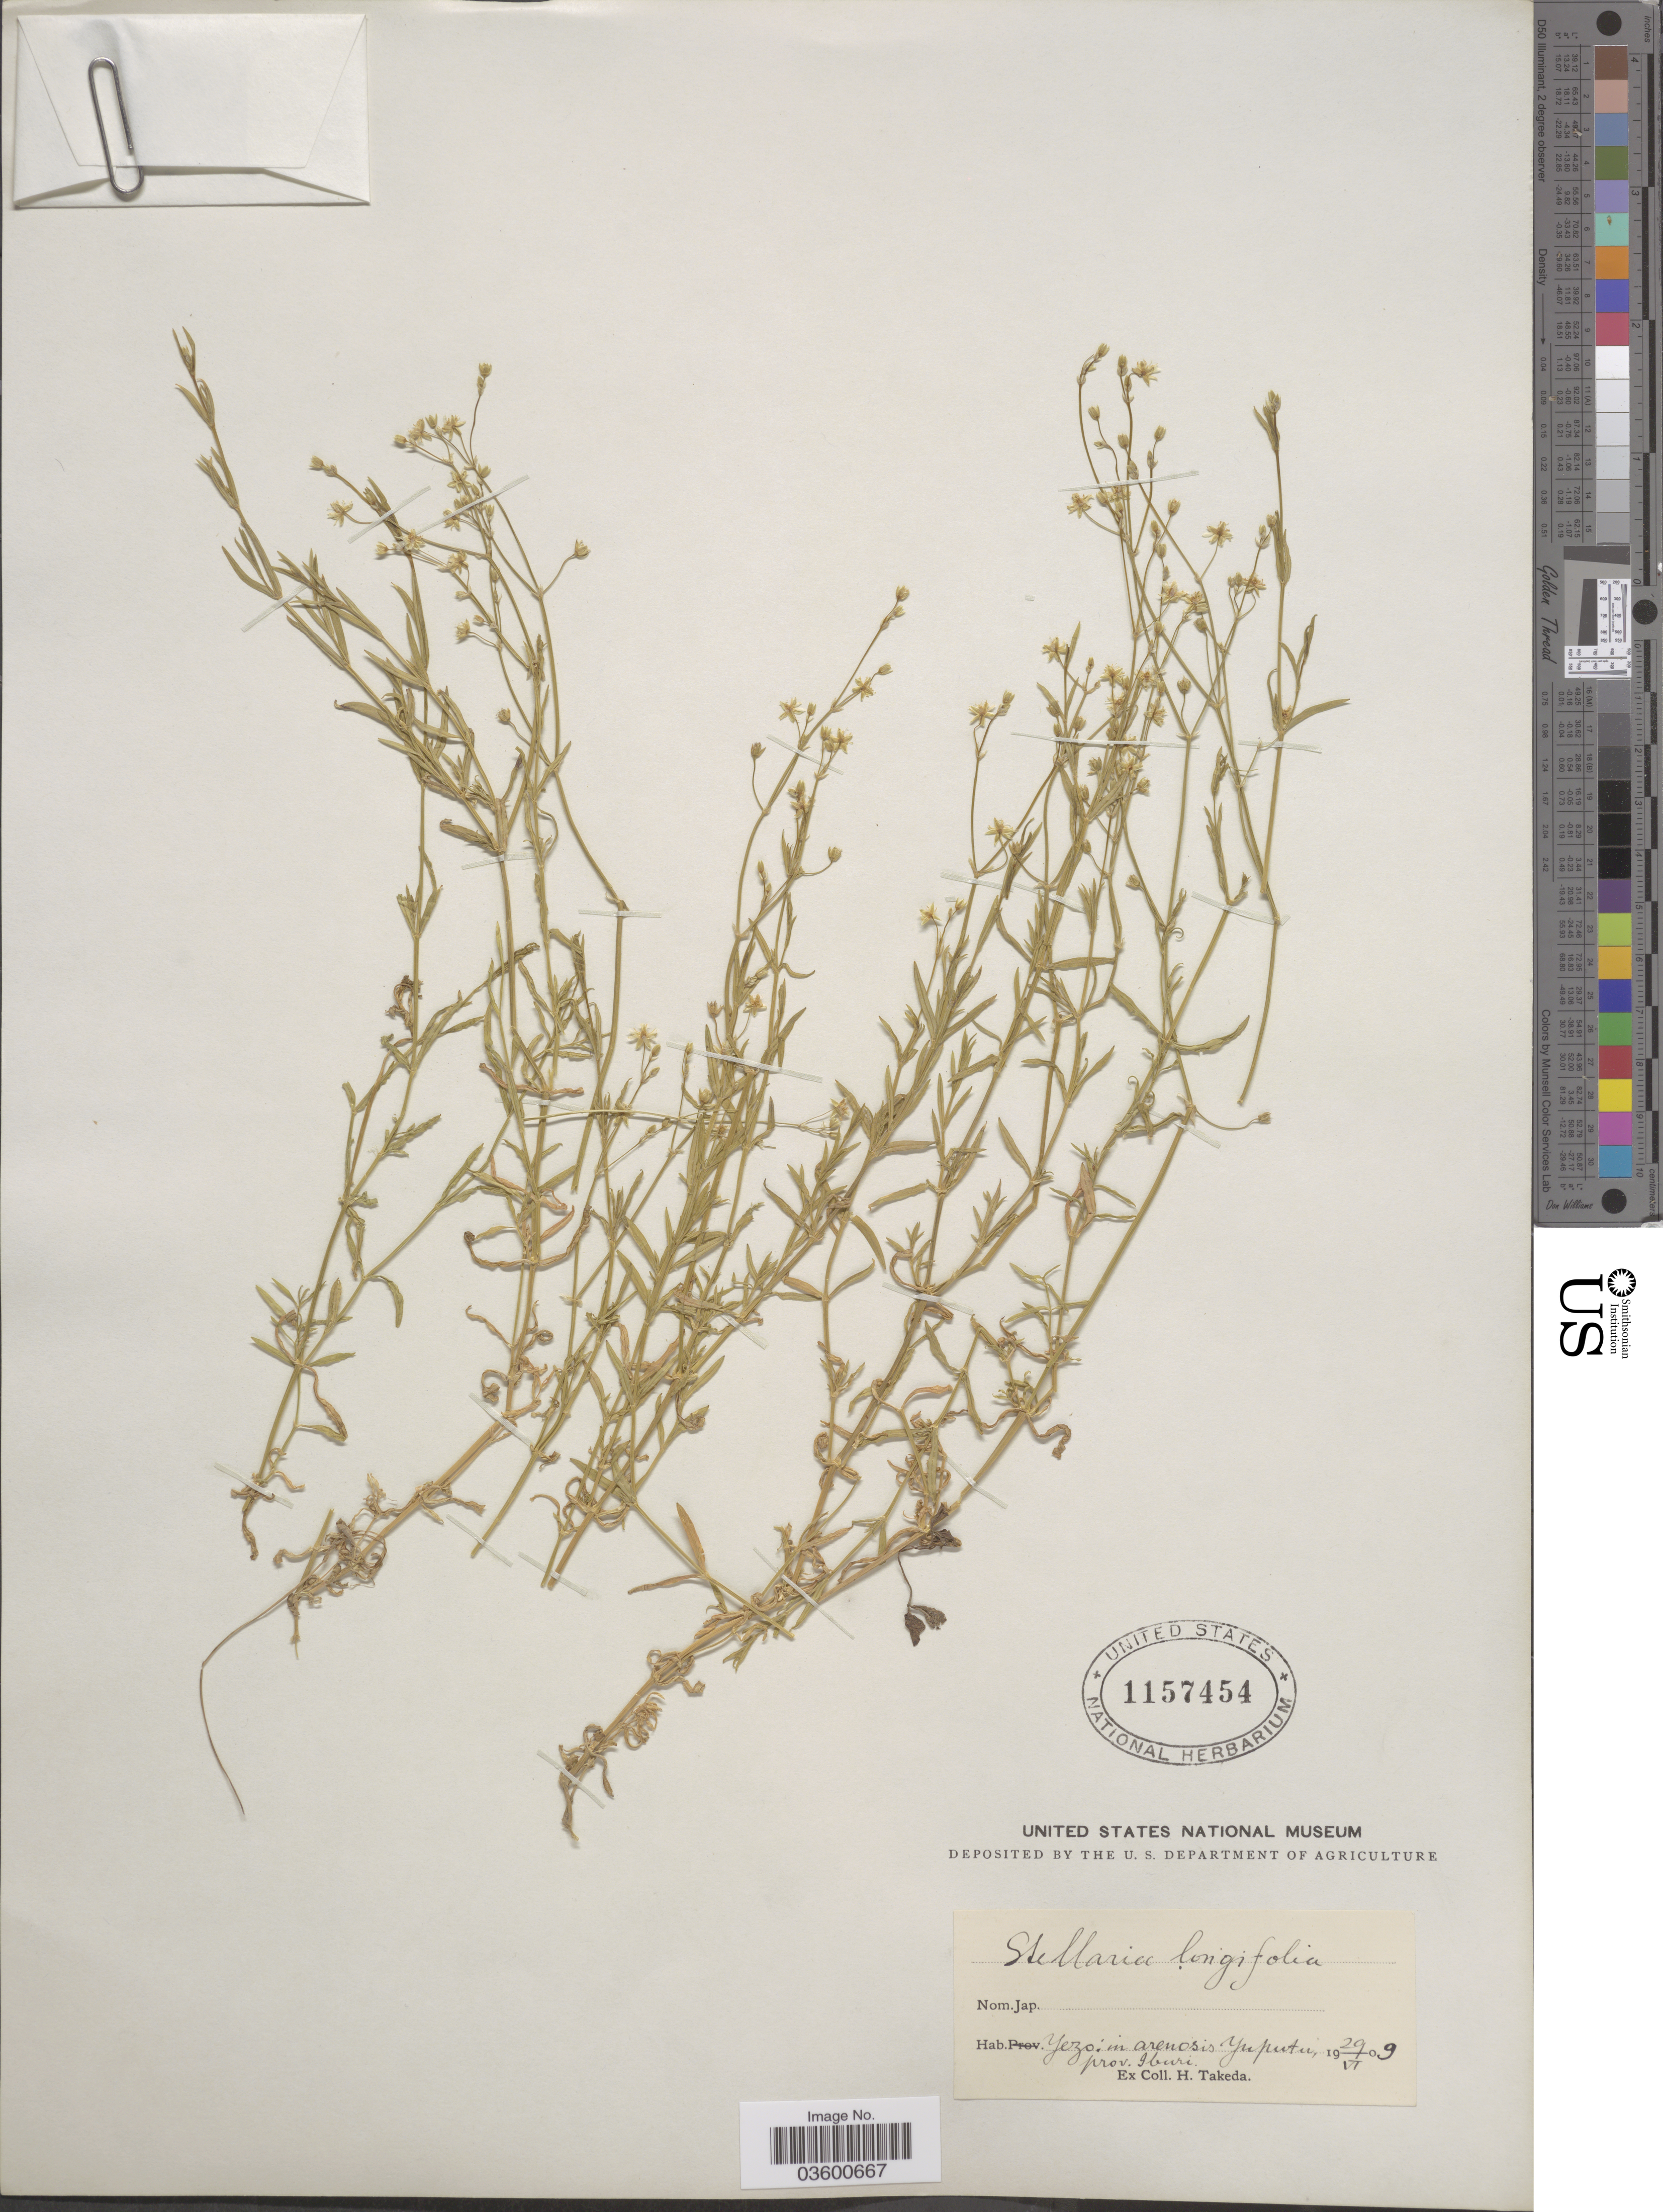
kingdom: Plantae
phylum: Tracheophyta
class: Magnoliopsida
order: Caryophyllales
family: Caryophyllaceae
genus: Stellaria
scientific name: Stellaria longifolia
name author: Muhl. ex Willd.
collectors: H. Takeda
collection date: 1909-06-29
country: Japan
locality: Yezo: in arenosis Yuputu, prov. Iburi.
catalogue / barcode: US 1157454